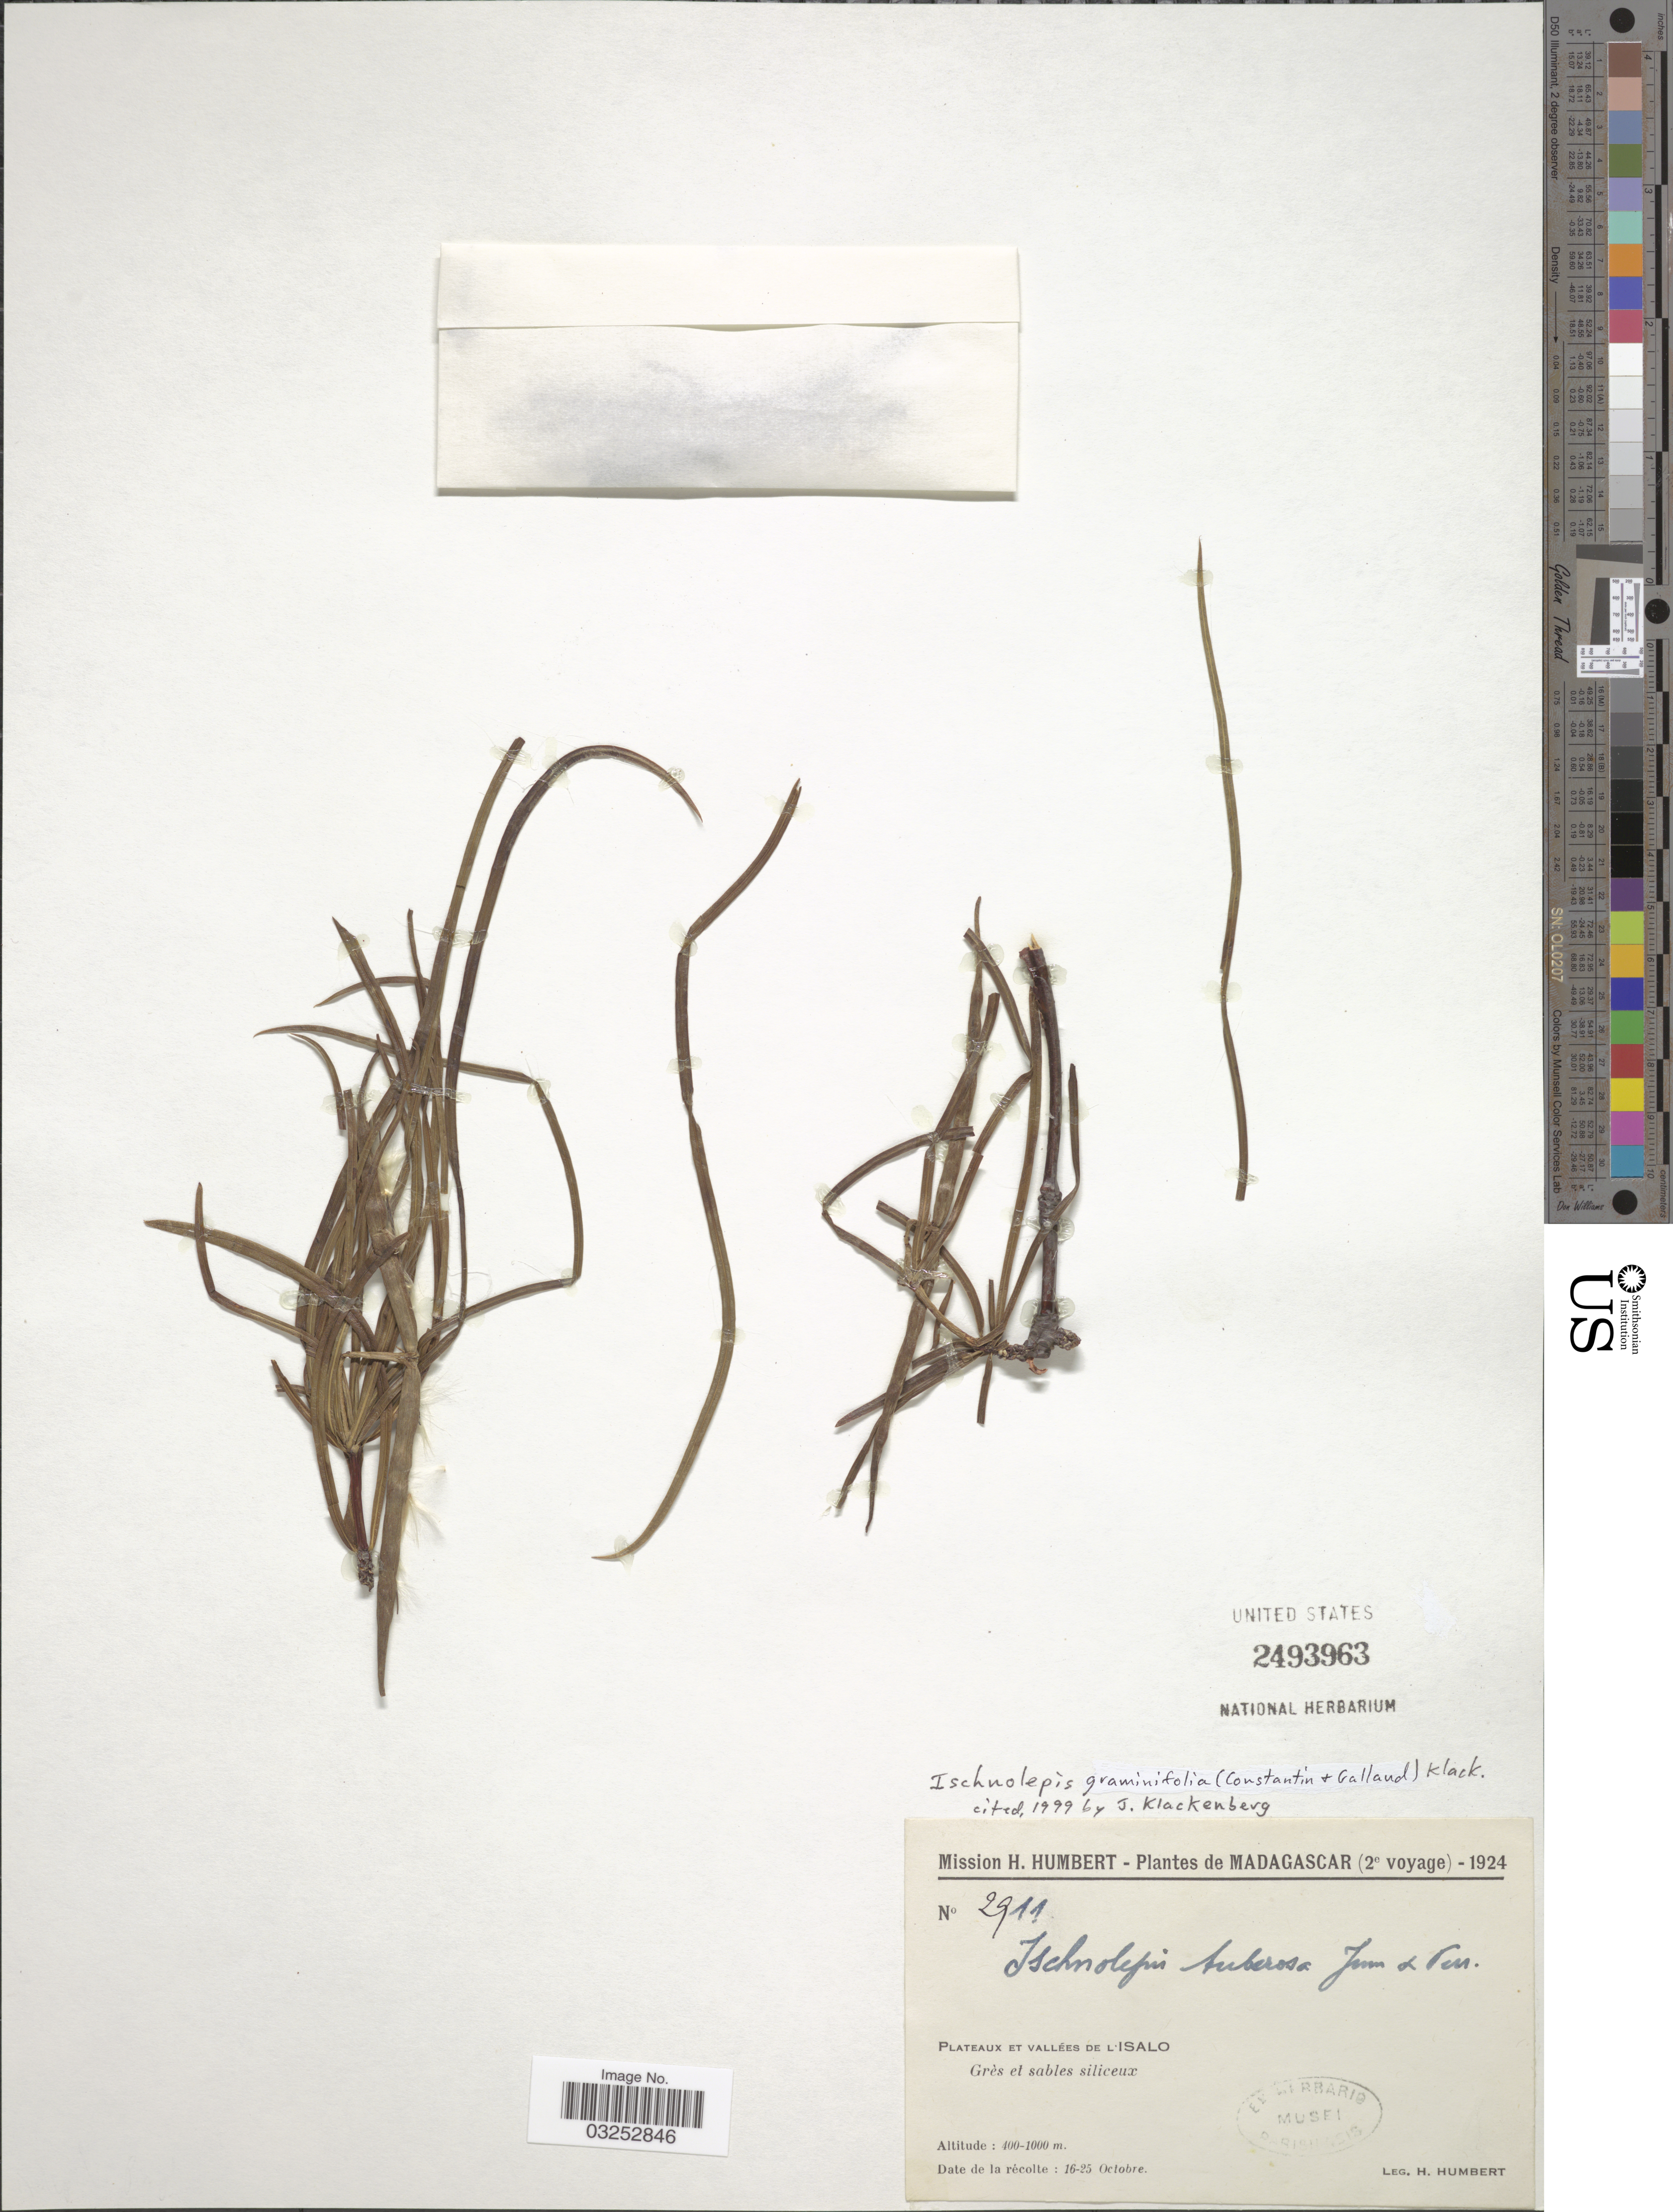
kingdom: Plantae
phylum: Tracheophyta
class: Magnoliopsida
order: Gentianales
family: Apocynaceae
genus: Ischnolepis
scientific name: Ischnolepis graminifolia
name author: (Costantin & Gallaud) Klack.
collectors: H. Humbert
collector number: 2911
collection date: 1924-10-16/1924-10-25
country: Madagascar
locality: Plateaux et Vallées de L'Isalo, Grés et sables siliceux.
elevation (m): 400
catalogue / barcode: US 2493963